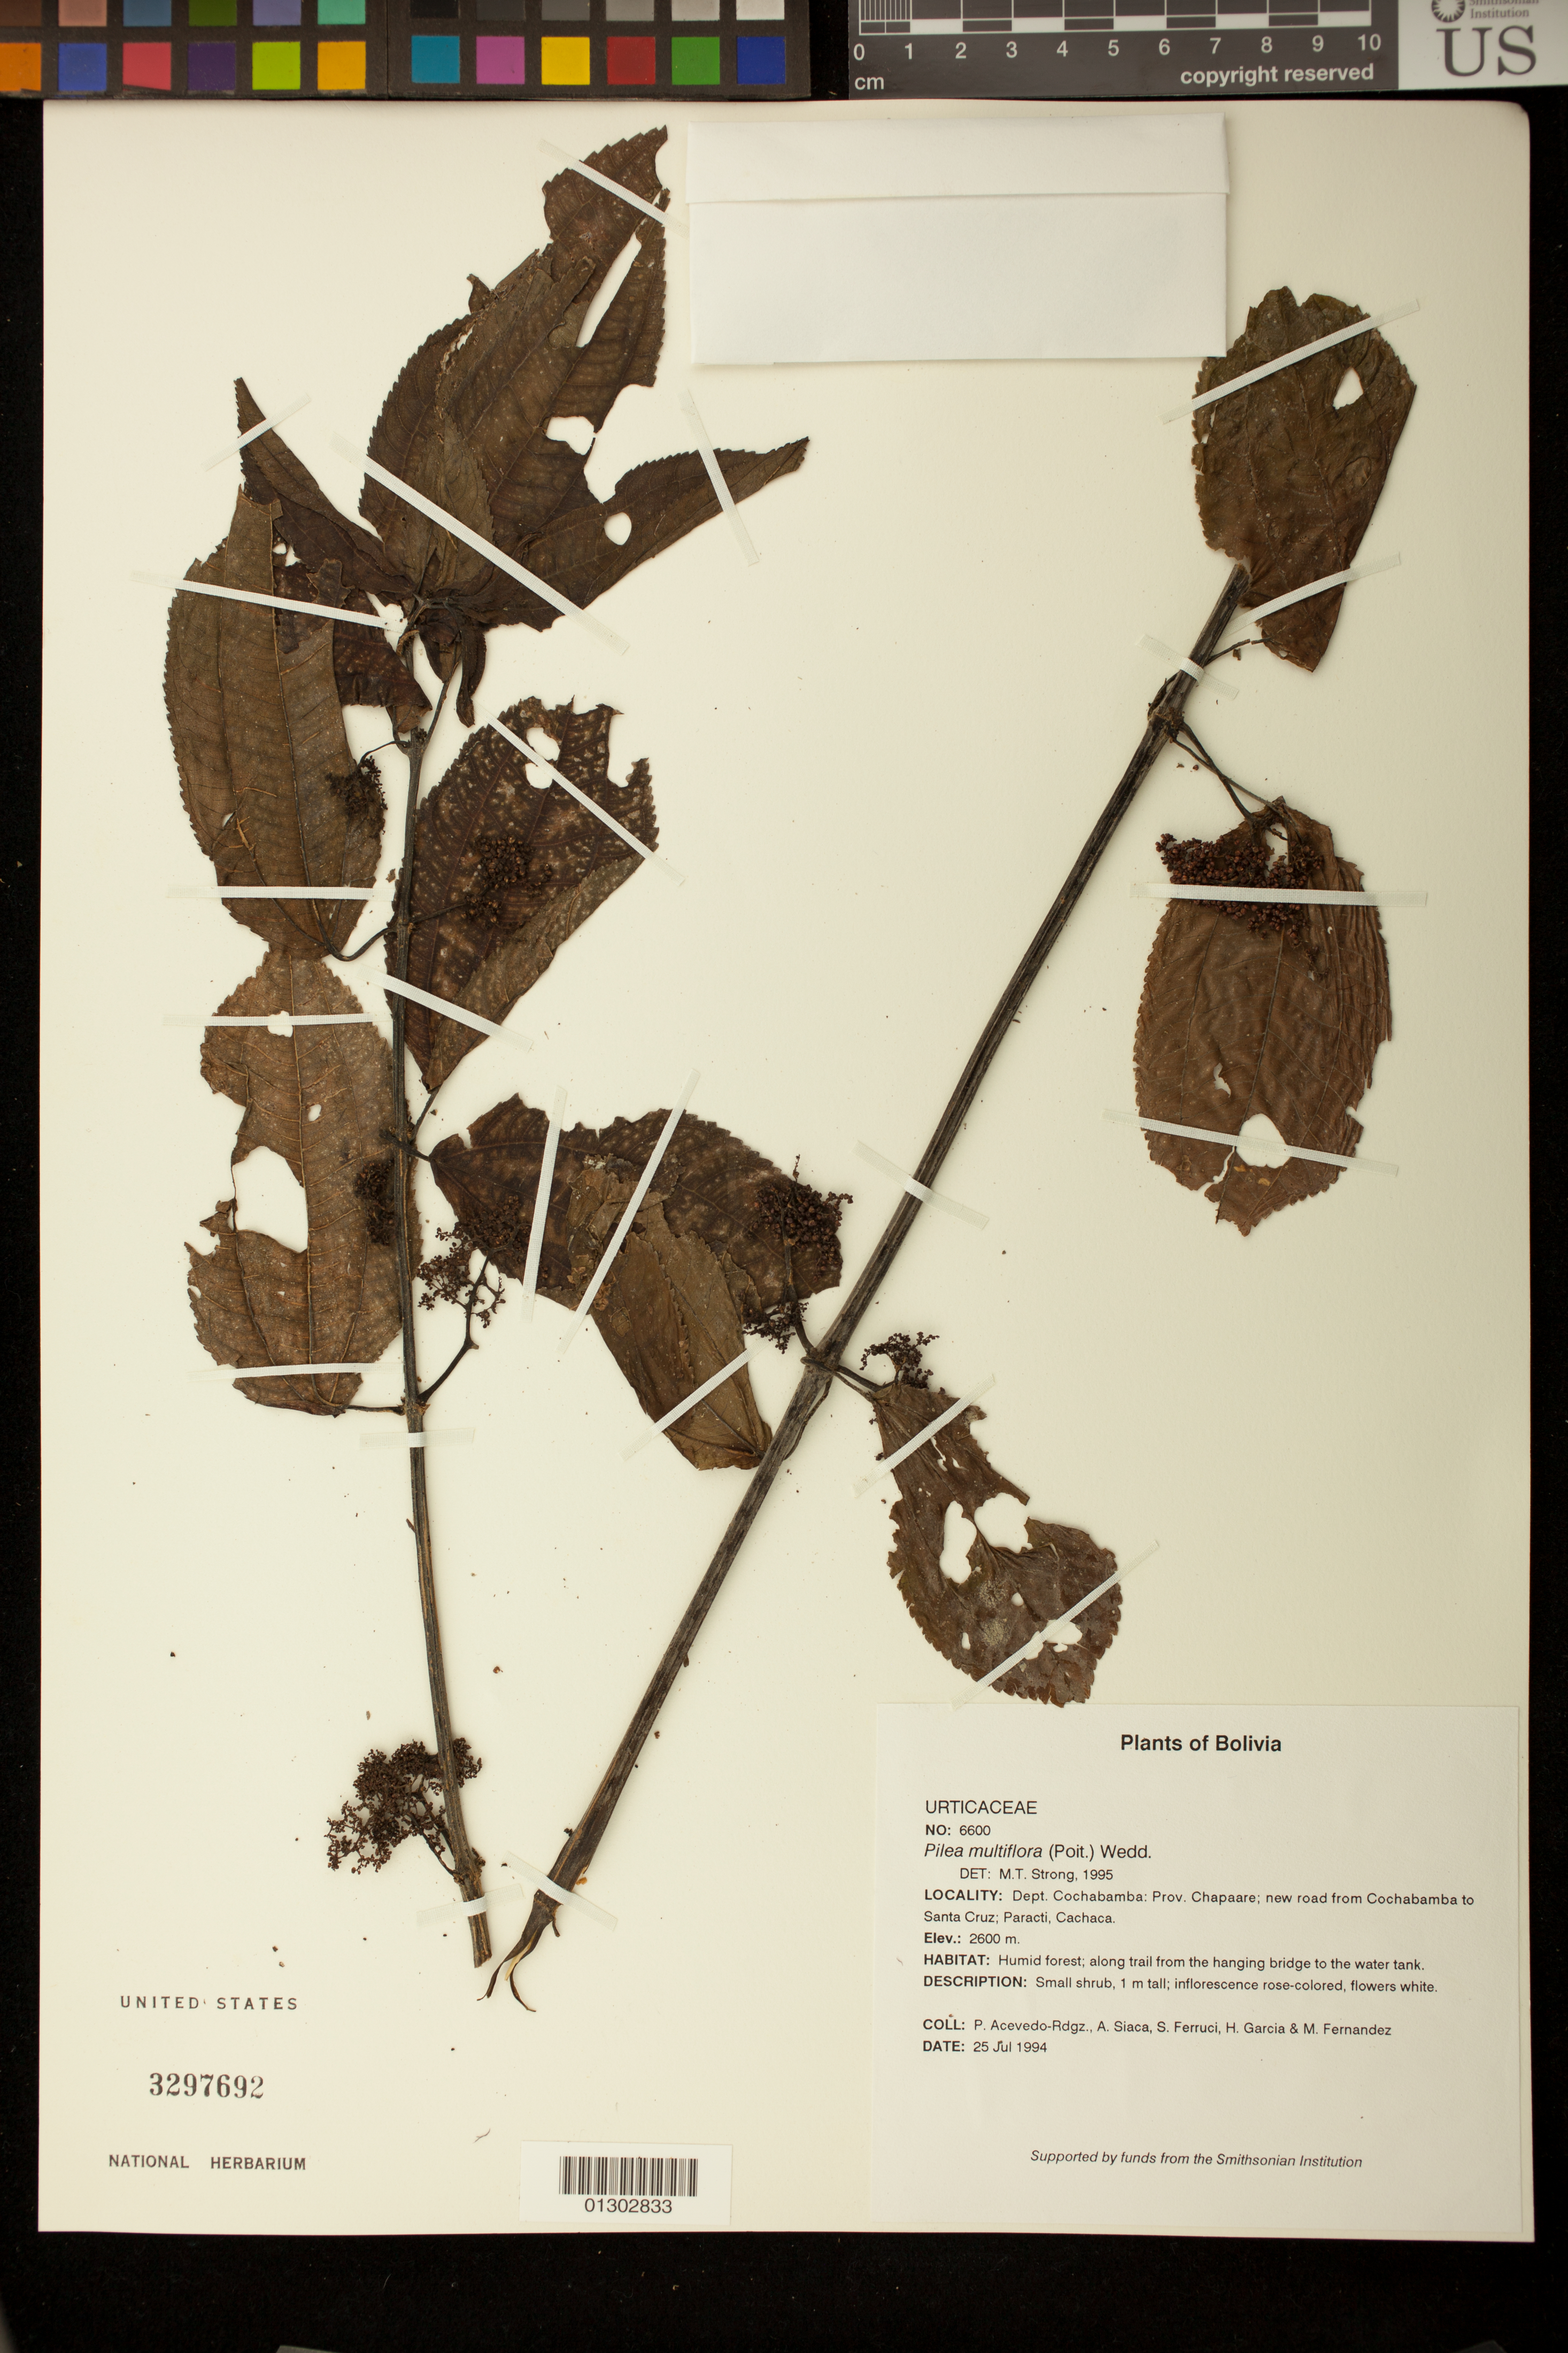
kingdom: Plantae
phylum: Tracheophyta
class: Magnoliopsida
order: Rosales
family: Urticaceae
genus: Pilea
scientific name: Pilea multiflora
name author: (Poir.) Wedd.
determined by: Strong, M. T., (US), Smithsonian Institution - National Museum of Natural History (UNITED STATES)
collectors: P. Acevedo-Rodr., A. Siaca, S. Ferrucci, H. Garcia & M. Fernández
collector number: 6600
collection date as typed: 25 Jul 1994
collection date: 1994-07-25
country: Bolivia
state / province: Cochabamba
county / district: Chapaare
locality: Depart. Cochabamba; Prov. Chapaare; new road from Cochabamba to Santa Cruz; Paracti, Cachaca.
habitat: Humid forest; along trail from the hanging bridge to the water tank.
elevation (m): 2600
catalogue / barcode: US 3297692